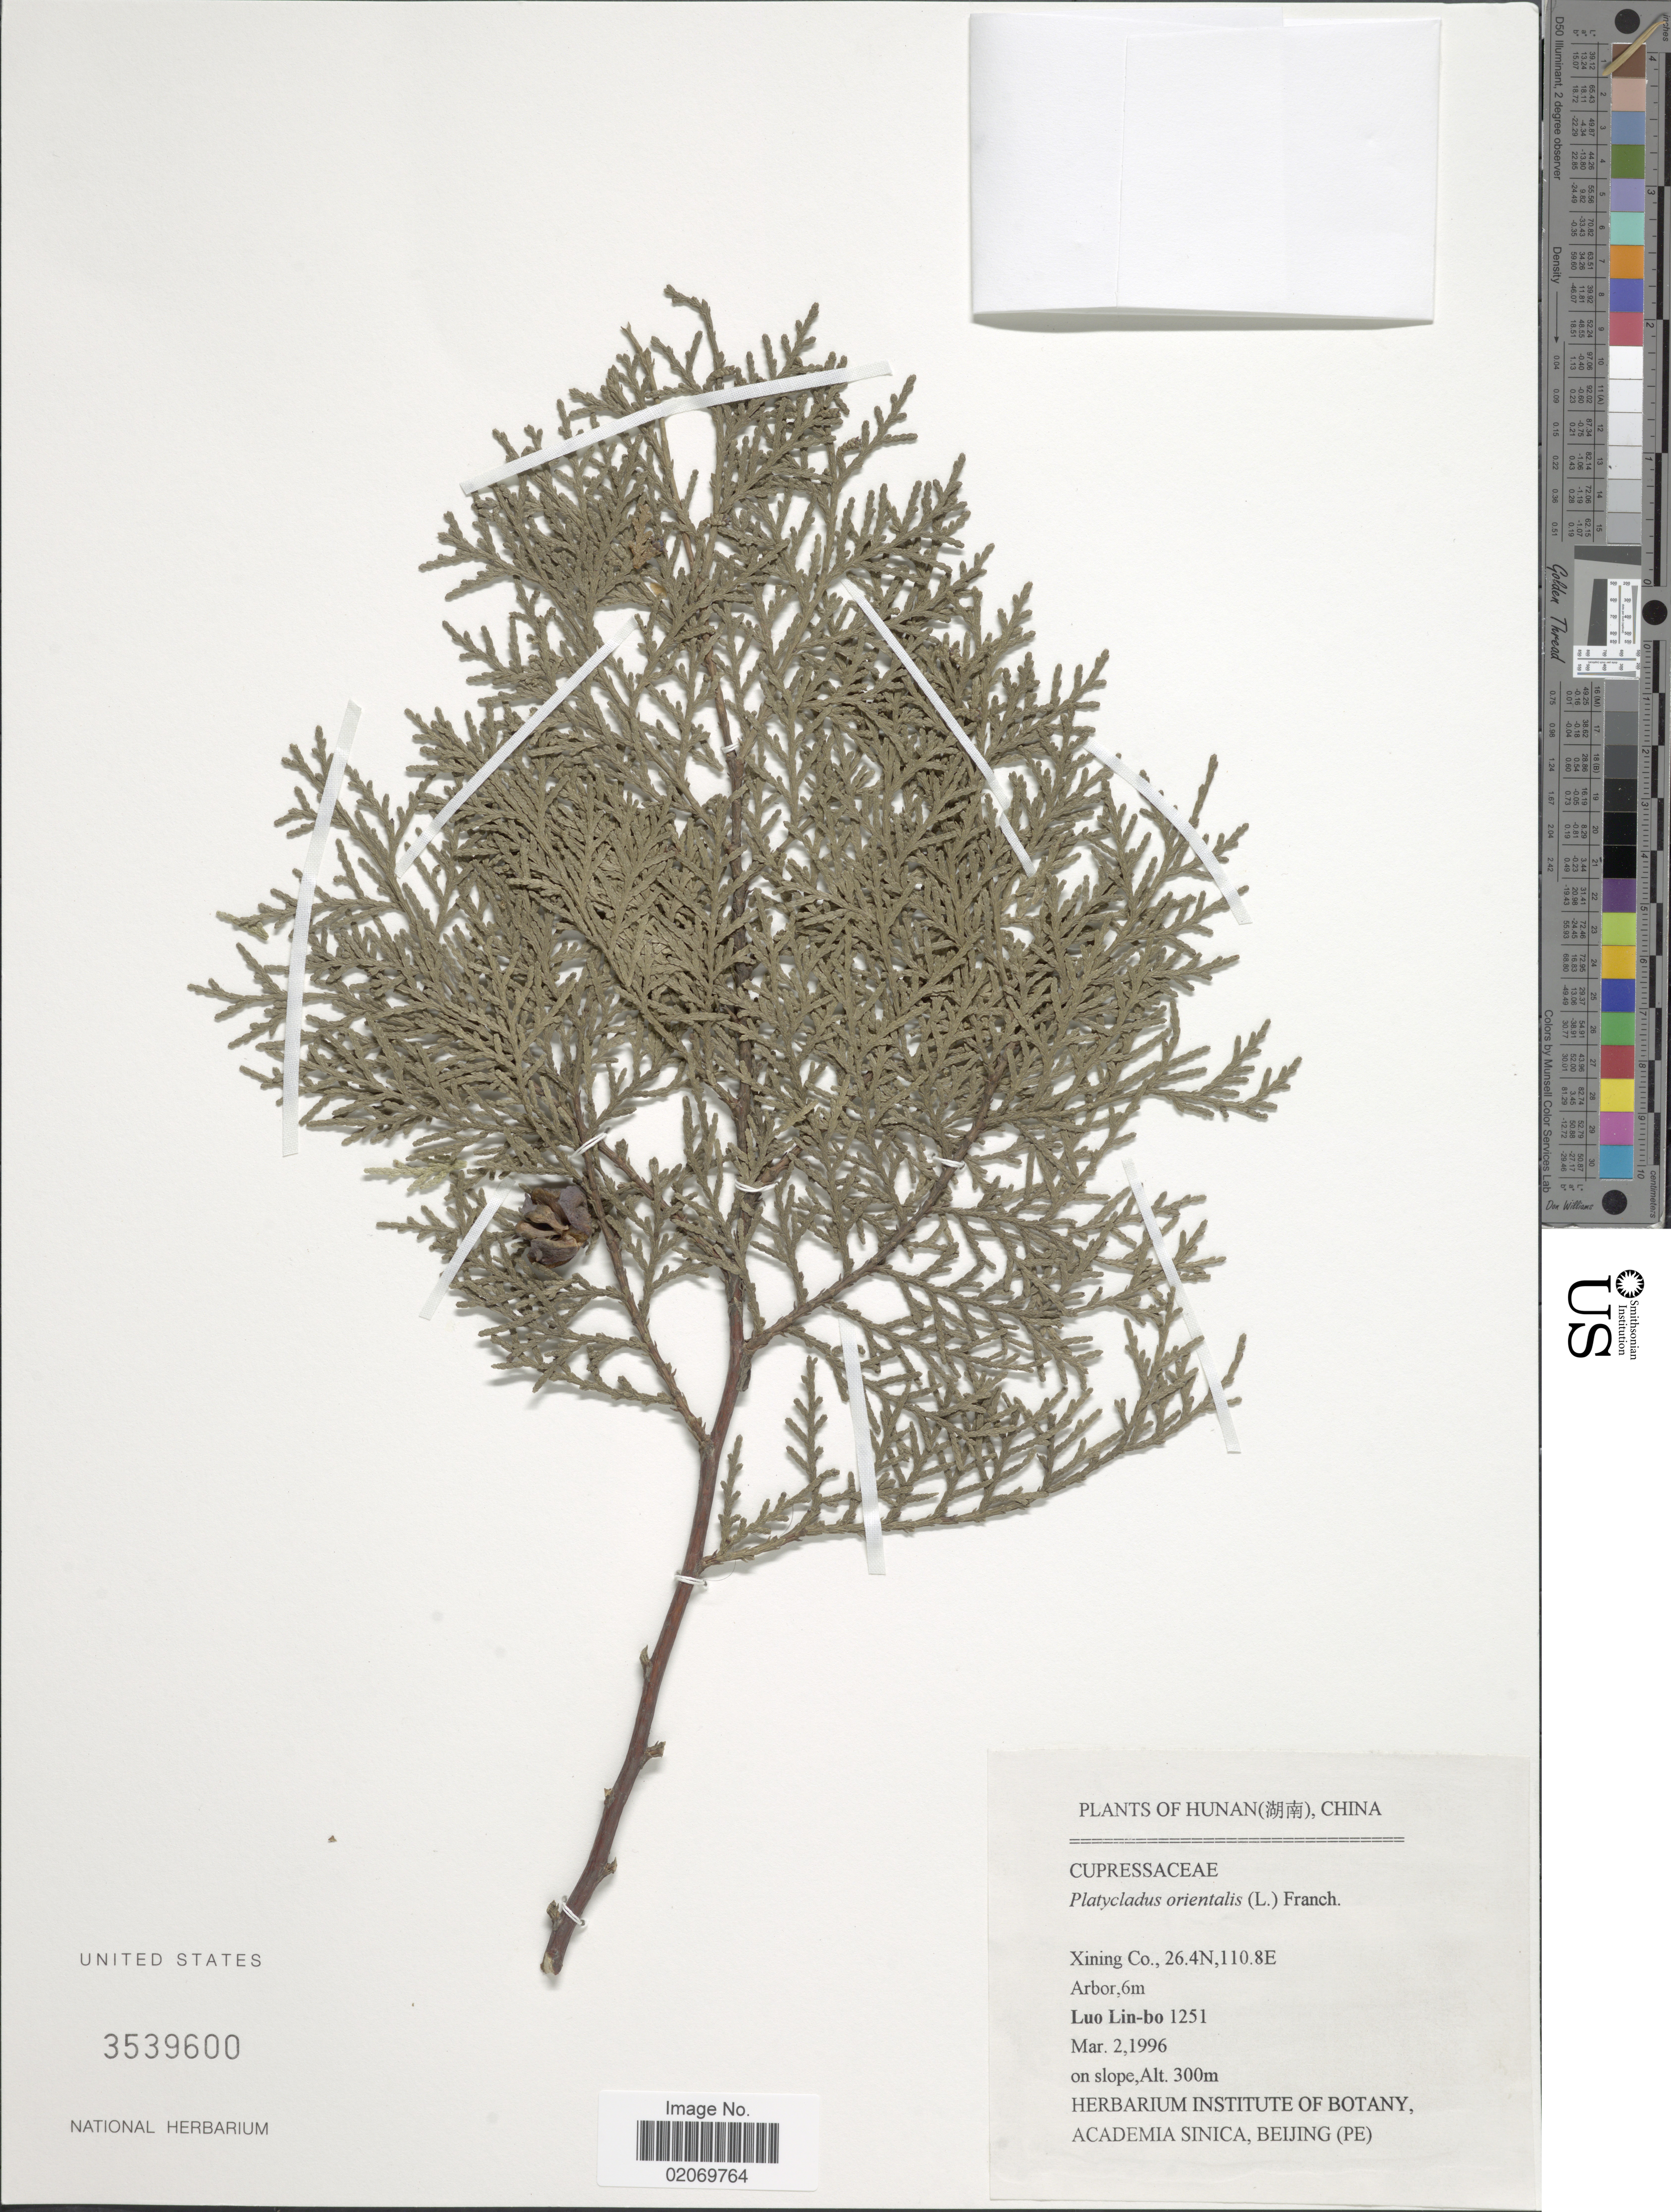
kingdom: Plantae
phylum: Tracheophyta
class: Pinopsida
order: Pinales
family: Cupressaceae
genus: Thuja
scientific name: Thuja orientalis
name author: L.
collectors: L. Lin-bo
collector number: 1251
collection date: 1996-03-02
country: China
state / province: Hunan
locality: Xining Co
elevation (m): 300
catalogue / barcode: US 3539600